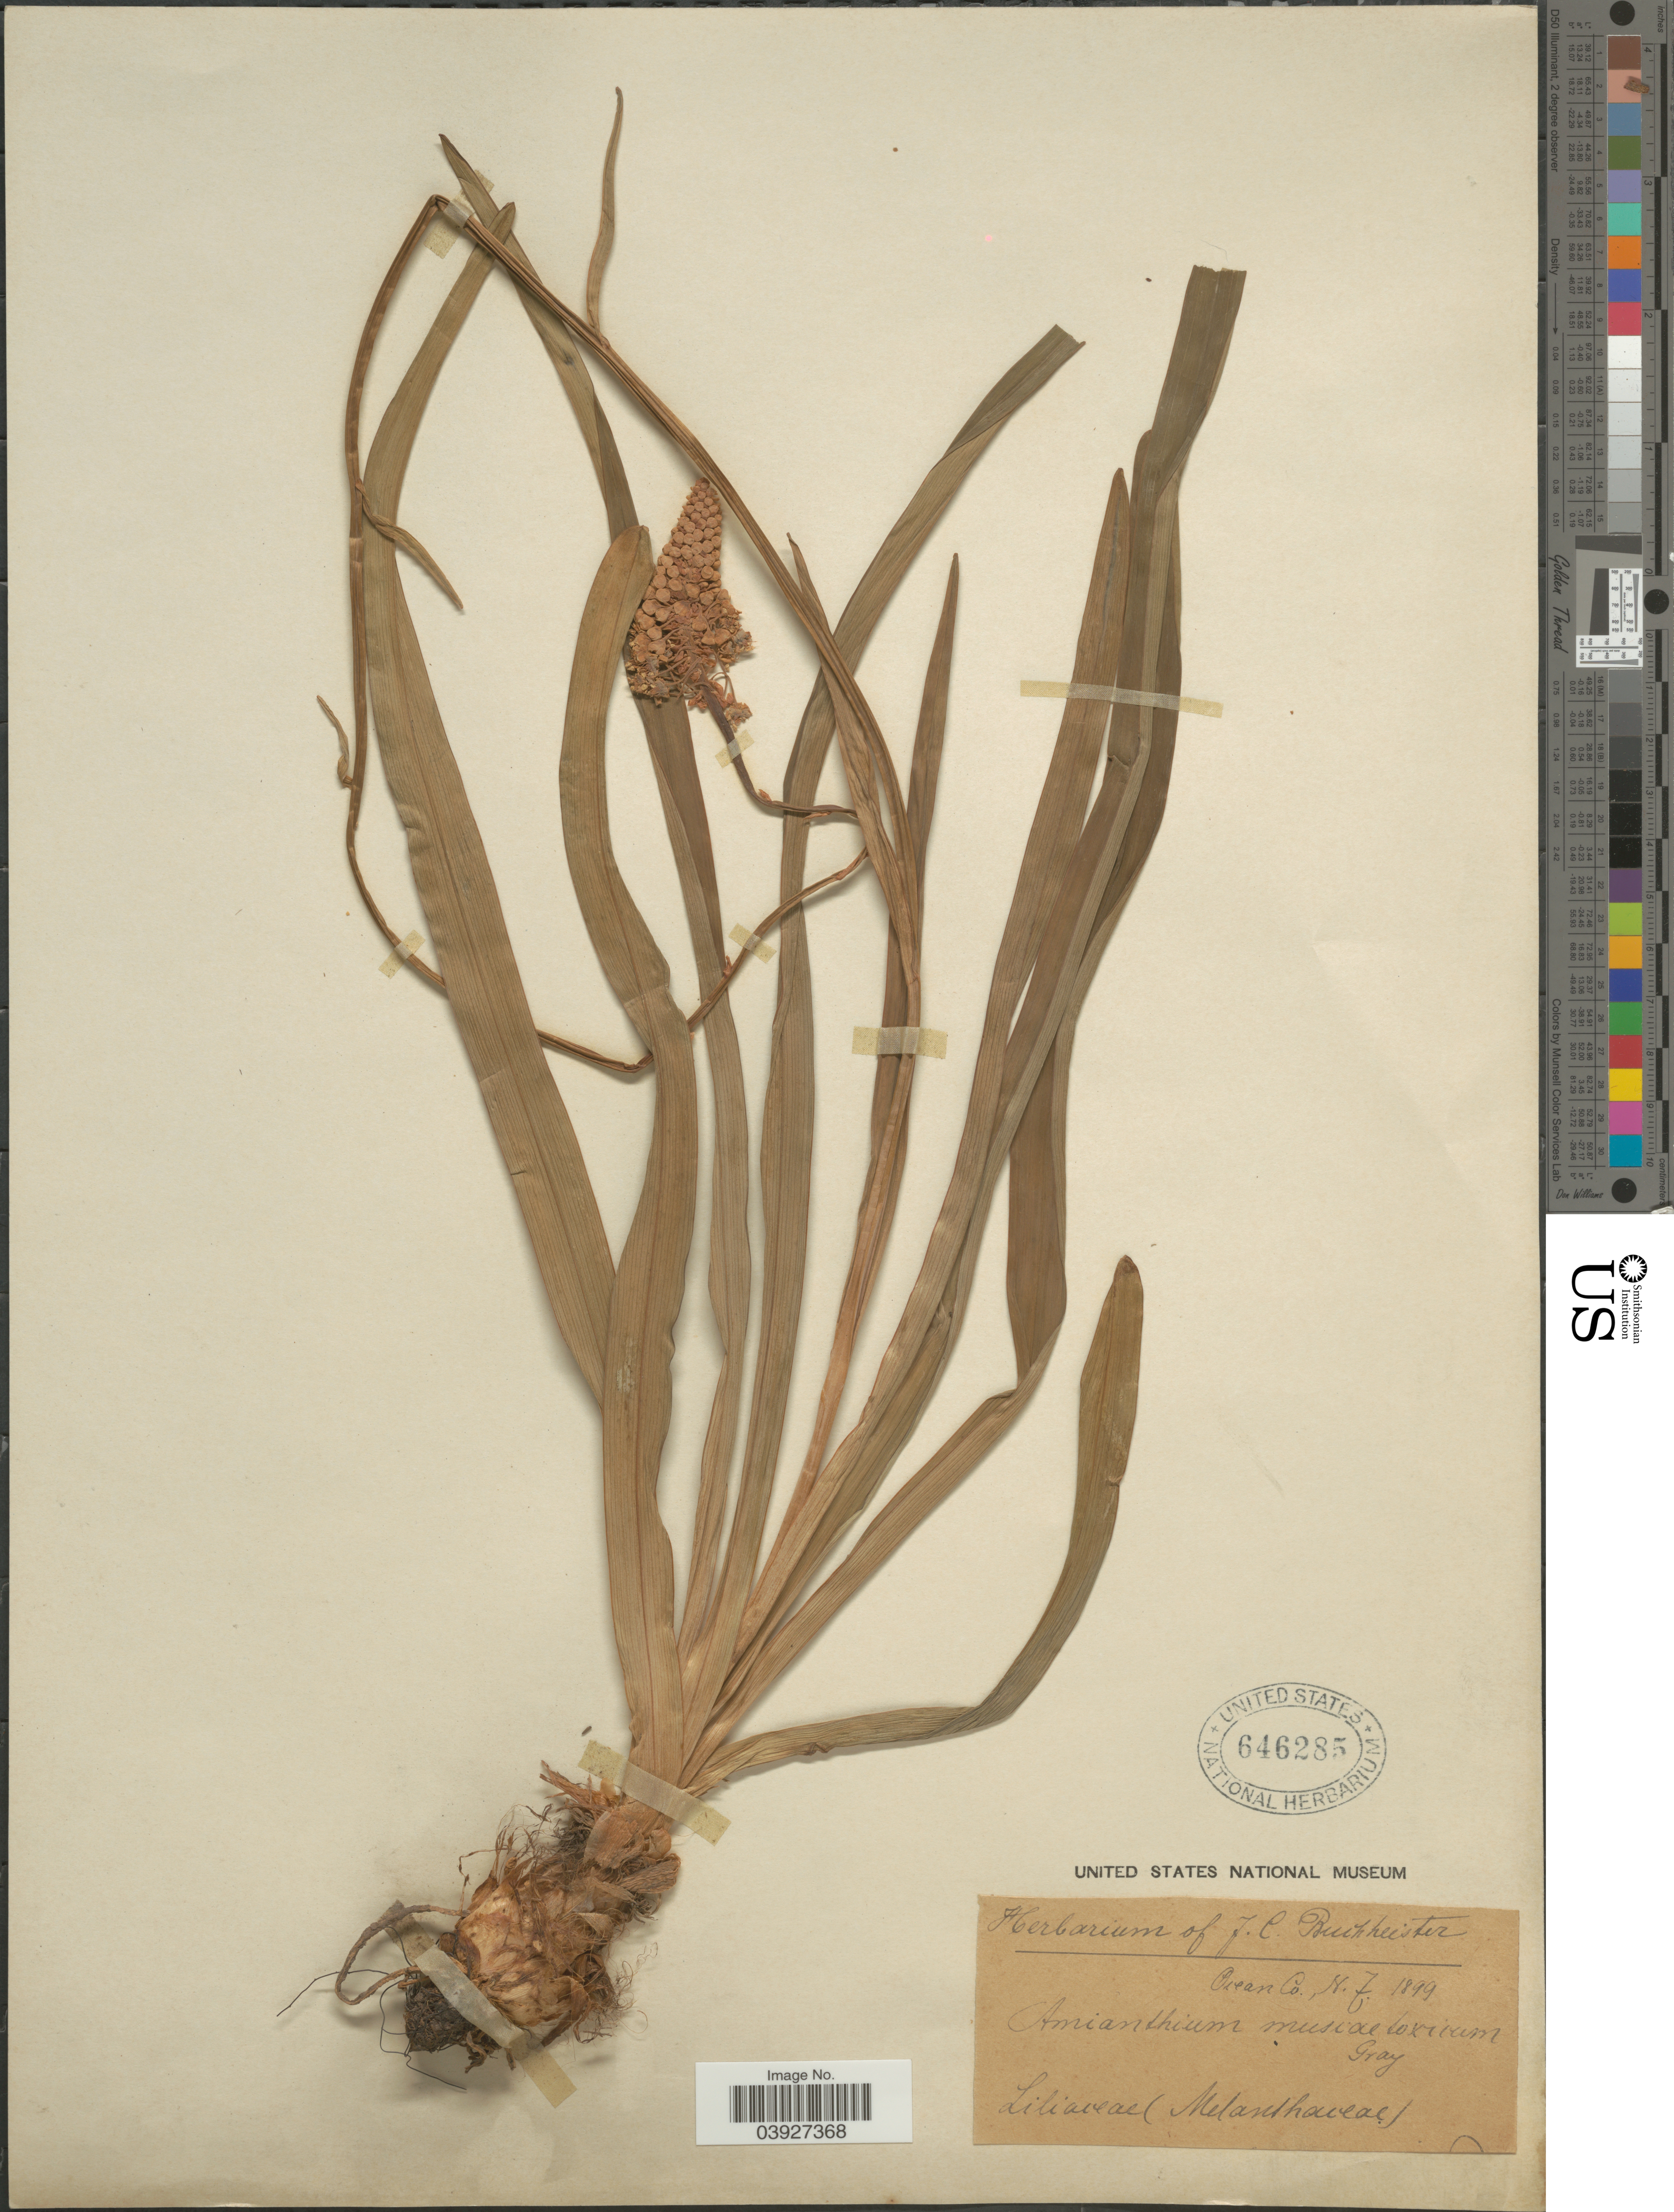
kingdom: Plantae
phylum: Tracheophyta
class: Liliopsida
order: Liliales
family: Melanthiaceae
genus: Amianthium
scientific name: Amianthium muscitoxicum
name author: (Walter) A. Gray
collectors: Ex herb. J. C. Buchheister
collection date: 1899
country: United States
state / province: New Jersey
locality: Ocean Co.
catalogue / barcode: US 646285